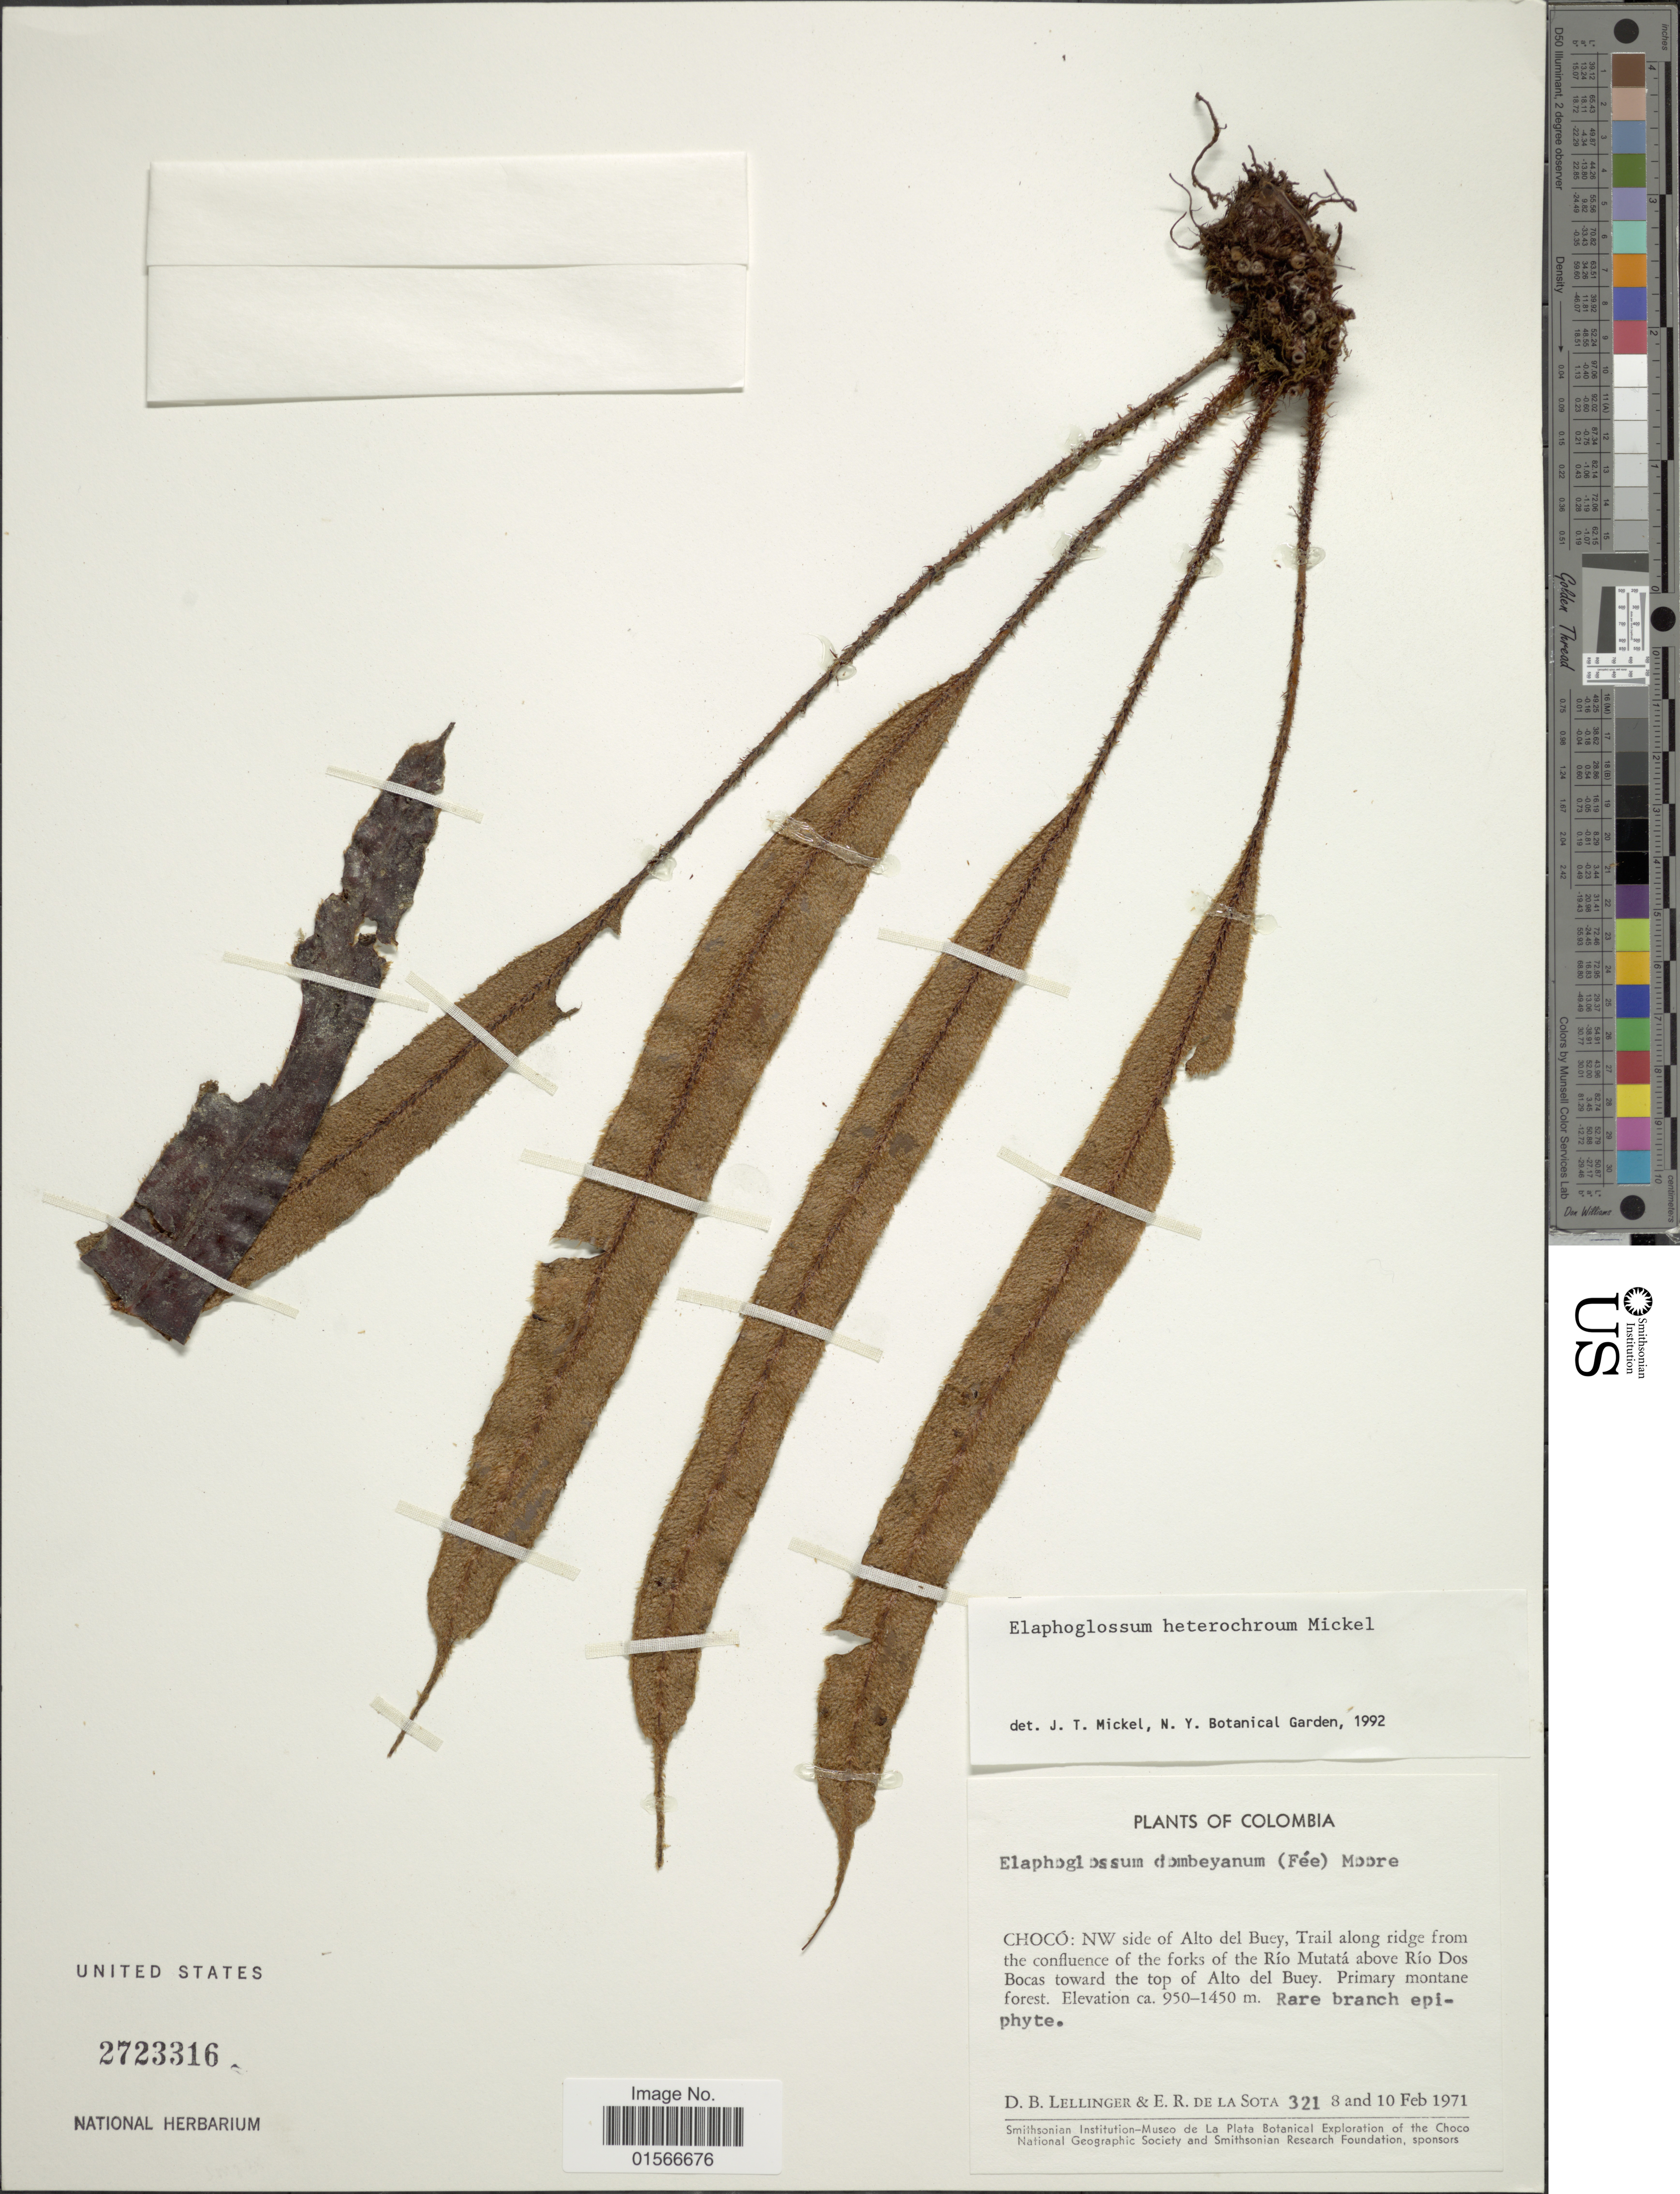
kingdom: Plantae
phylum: Tracheophyta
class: Polypodiopsida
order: Polypodiales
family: Dryopteridaceae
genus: Elaphoglossum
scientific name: Elaphoglossum heterochroum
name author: Mickel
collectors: D. B. Lellinger & E. R. de la Sota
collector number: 321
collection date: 1971-02-08/1971-02-10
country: Colombia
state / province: Chocó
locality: NW side of Alto Buey, Trail along ridge from the confluence of the forks of the Río Mutatá above Río Dos Bocas toward the top of Alto de Buey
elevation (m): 950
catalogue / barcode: US 2723316